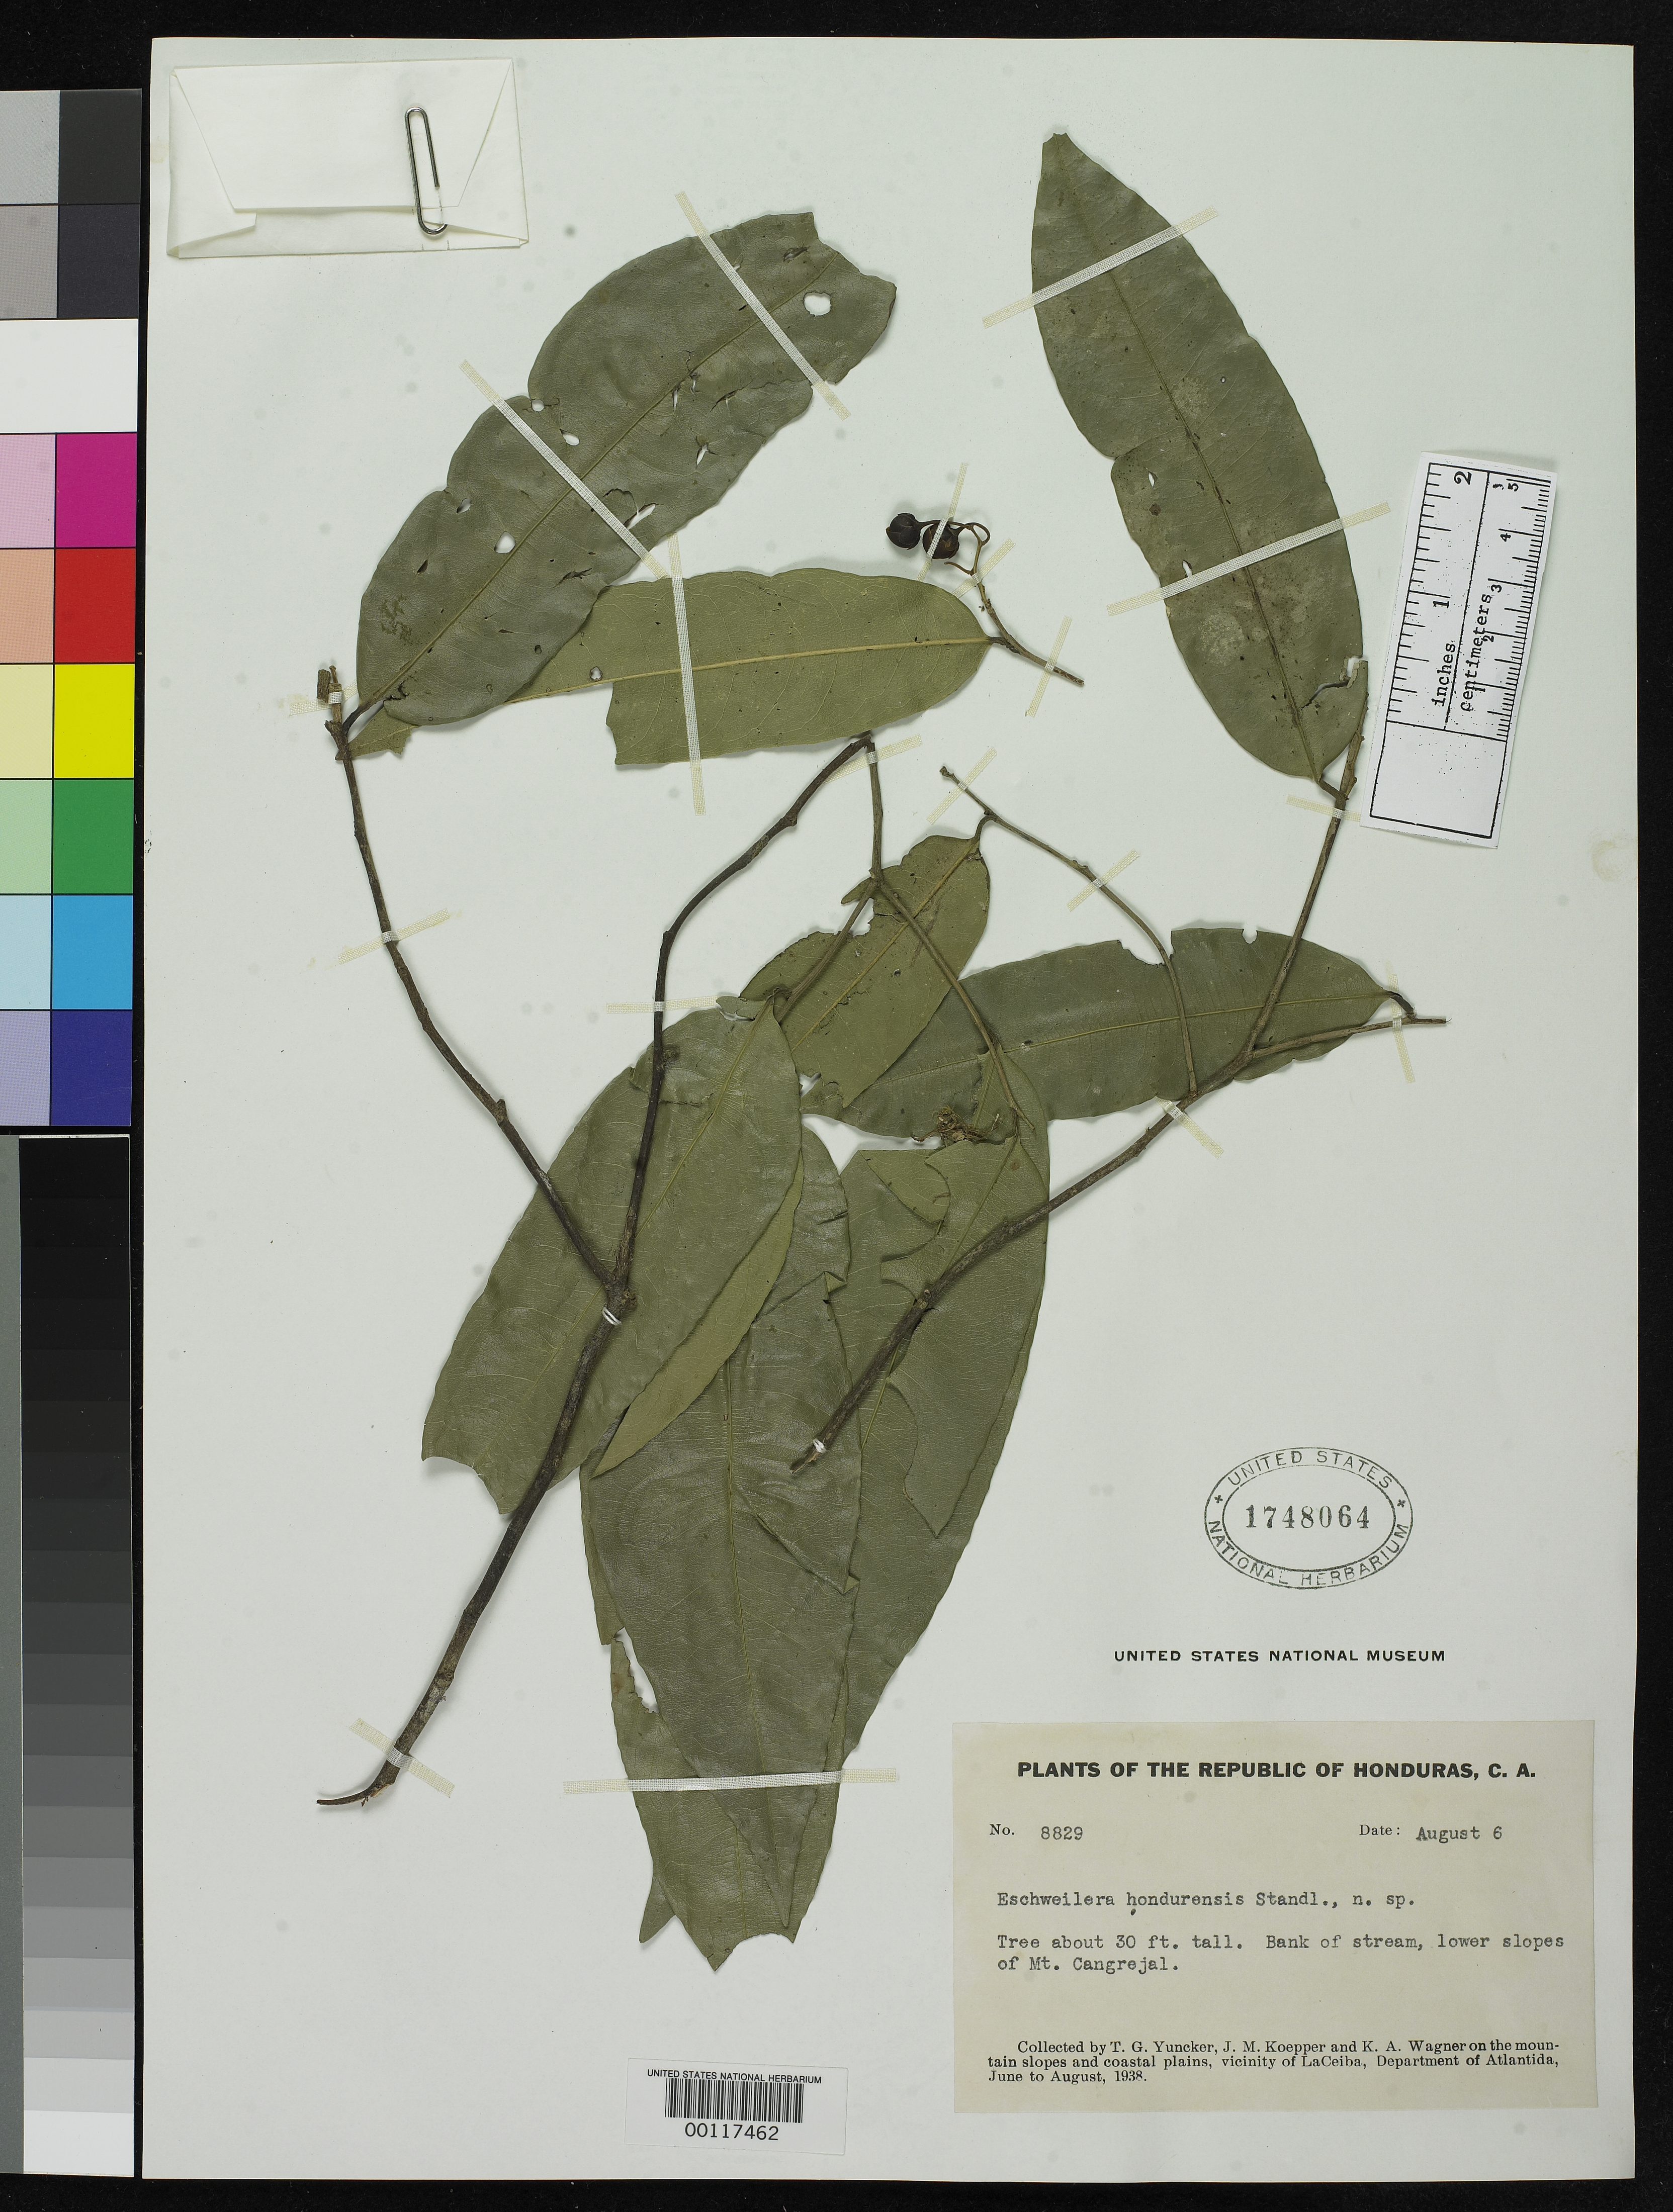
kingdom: Plantae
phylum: Tracheophyta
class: Magnoliopsida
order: Ericales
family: Lecythidaceae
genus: Eschweilera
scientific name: Eschweilera hondurensis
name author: Standl. in Yunck.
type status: Isotype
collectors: T. G. Yuncker, J. M. Koepper & K. A. Wagner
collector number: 8829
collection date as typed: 06 Aug 1938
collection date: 1938-08-06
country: Honduras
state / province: Atlántida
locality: Near La Ceiba, lower slopes of Mt. Cangrejal.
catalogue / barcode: US 1748064